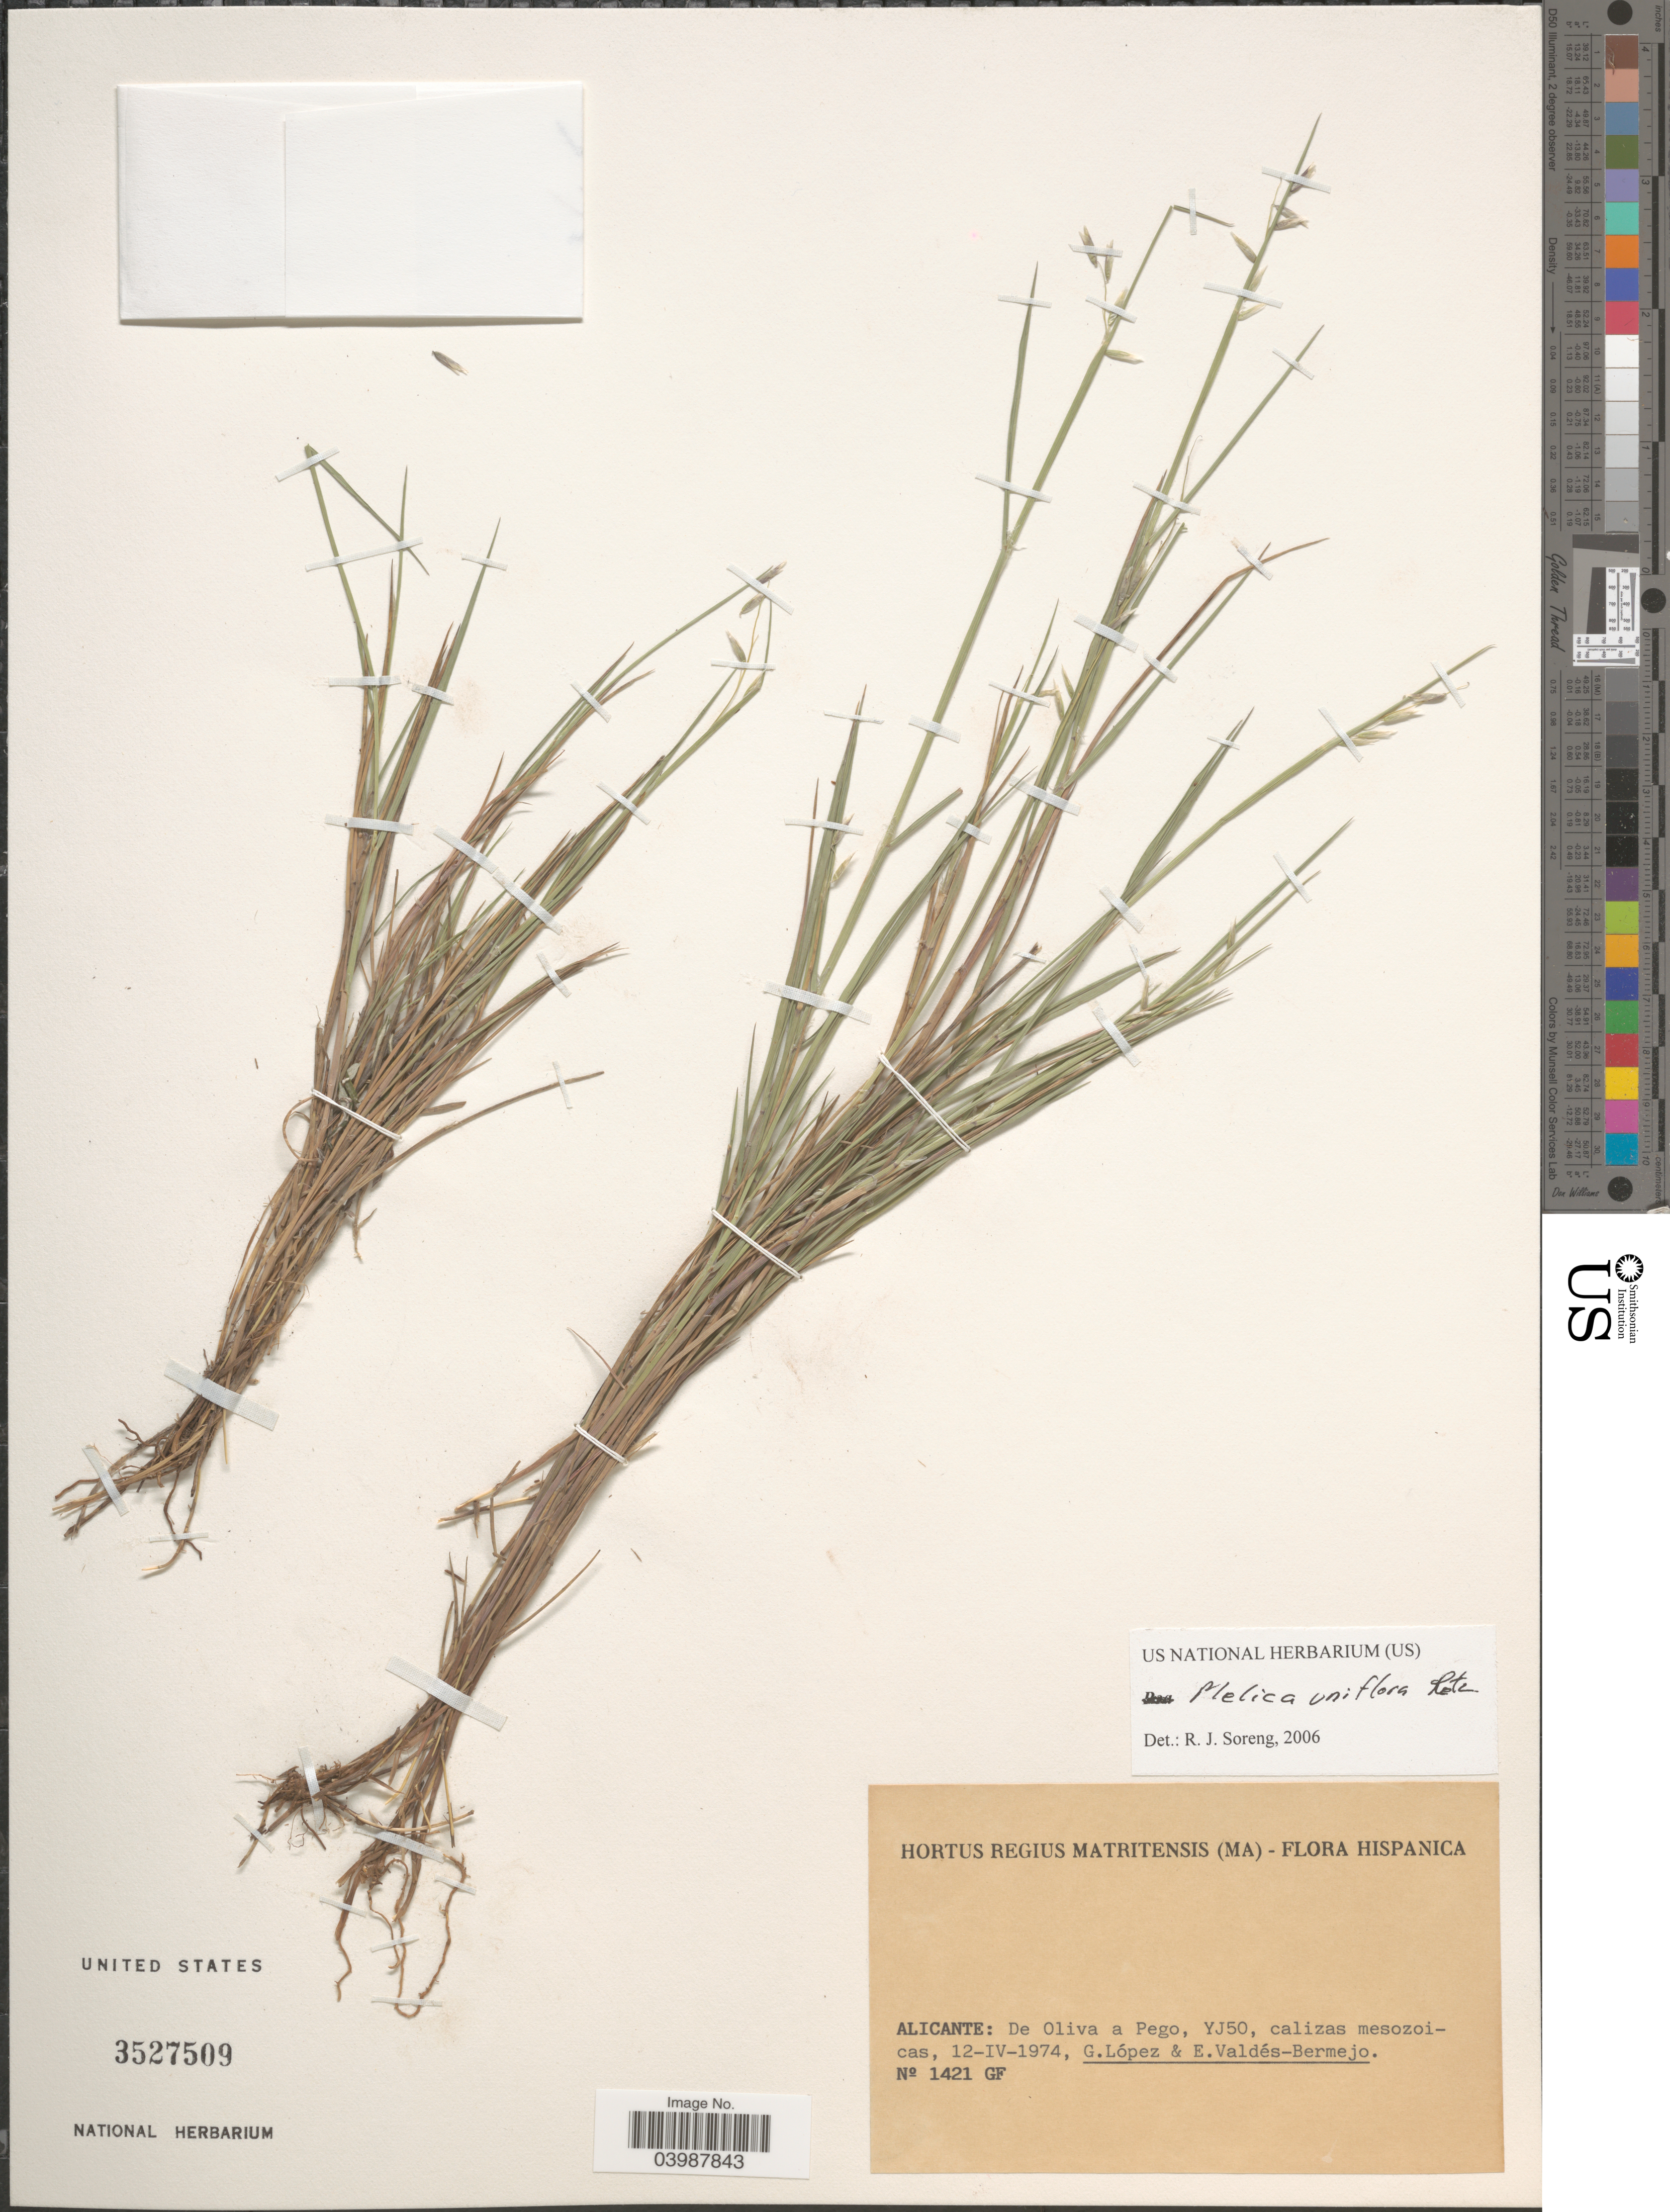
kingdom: Plantae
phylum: Tracheophyta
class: Liliopsida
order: Poales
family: Poaceae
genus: Melica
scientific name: Melica uniflora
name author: Retz.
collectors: G. López & E. Valdes Bermejo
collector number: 1421 GF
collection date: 1974-04-12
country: Spain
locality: Hispanica. Alicante: De Oliva a Pego, YJ50, calizas mesozoicas.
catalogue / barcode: US 3527509